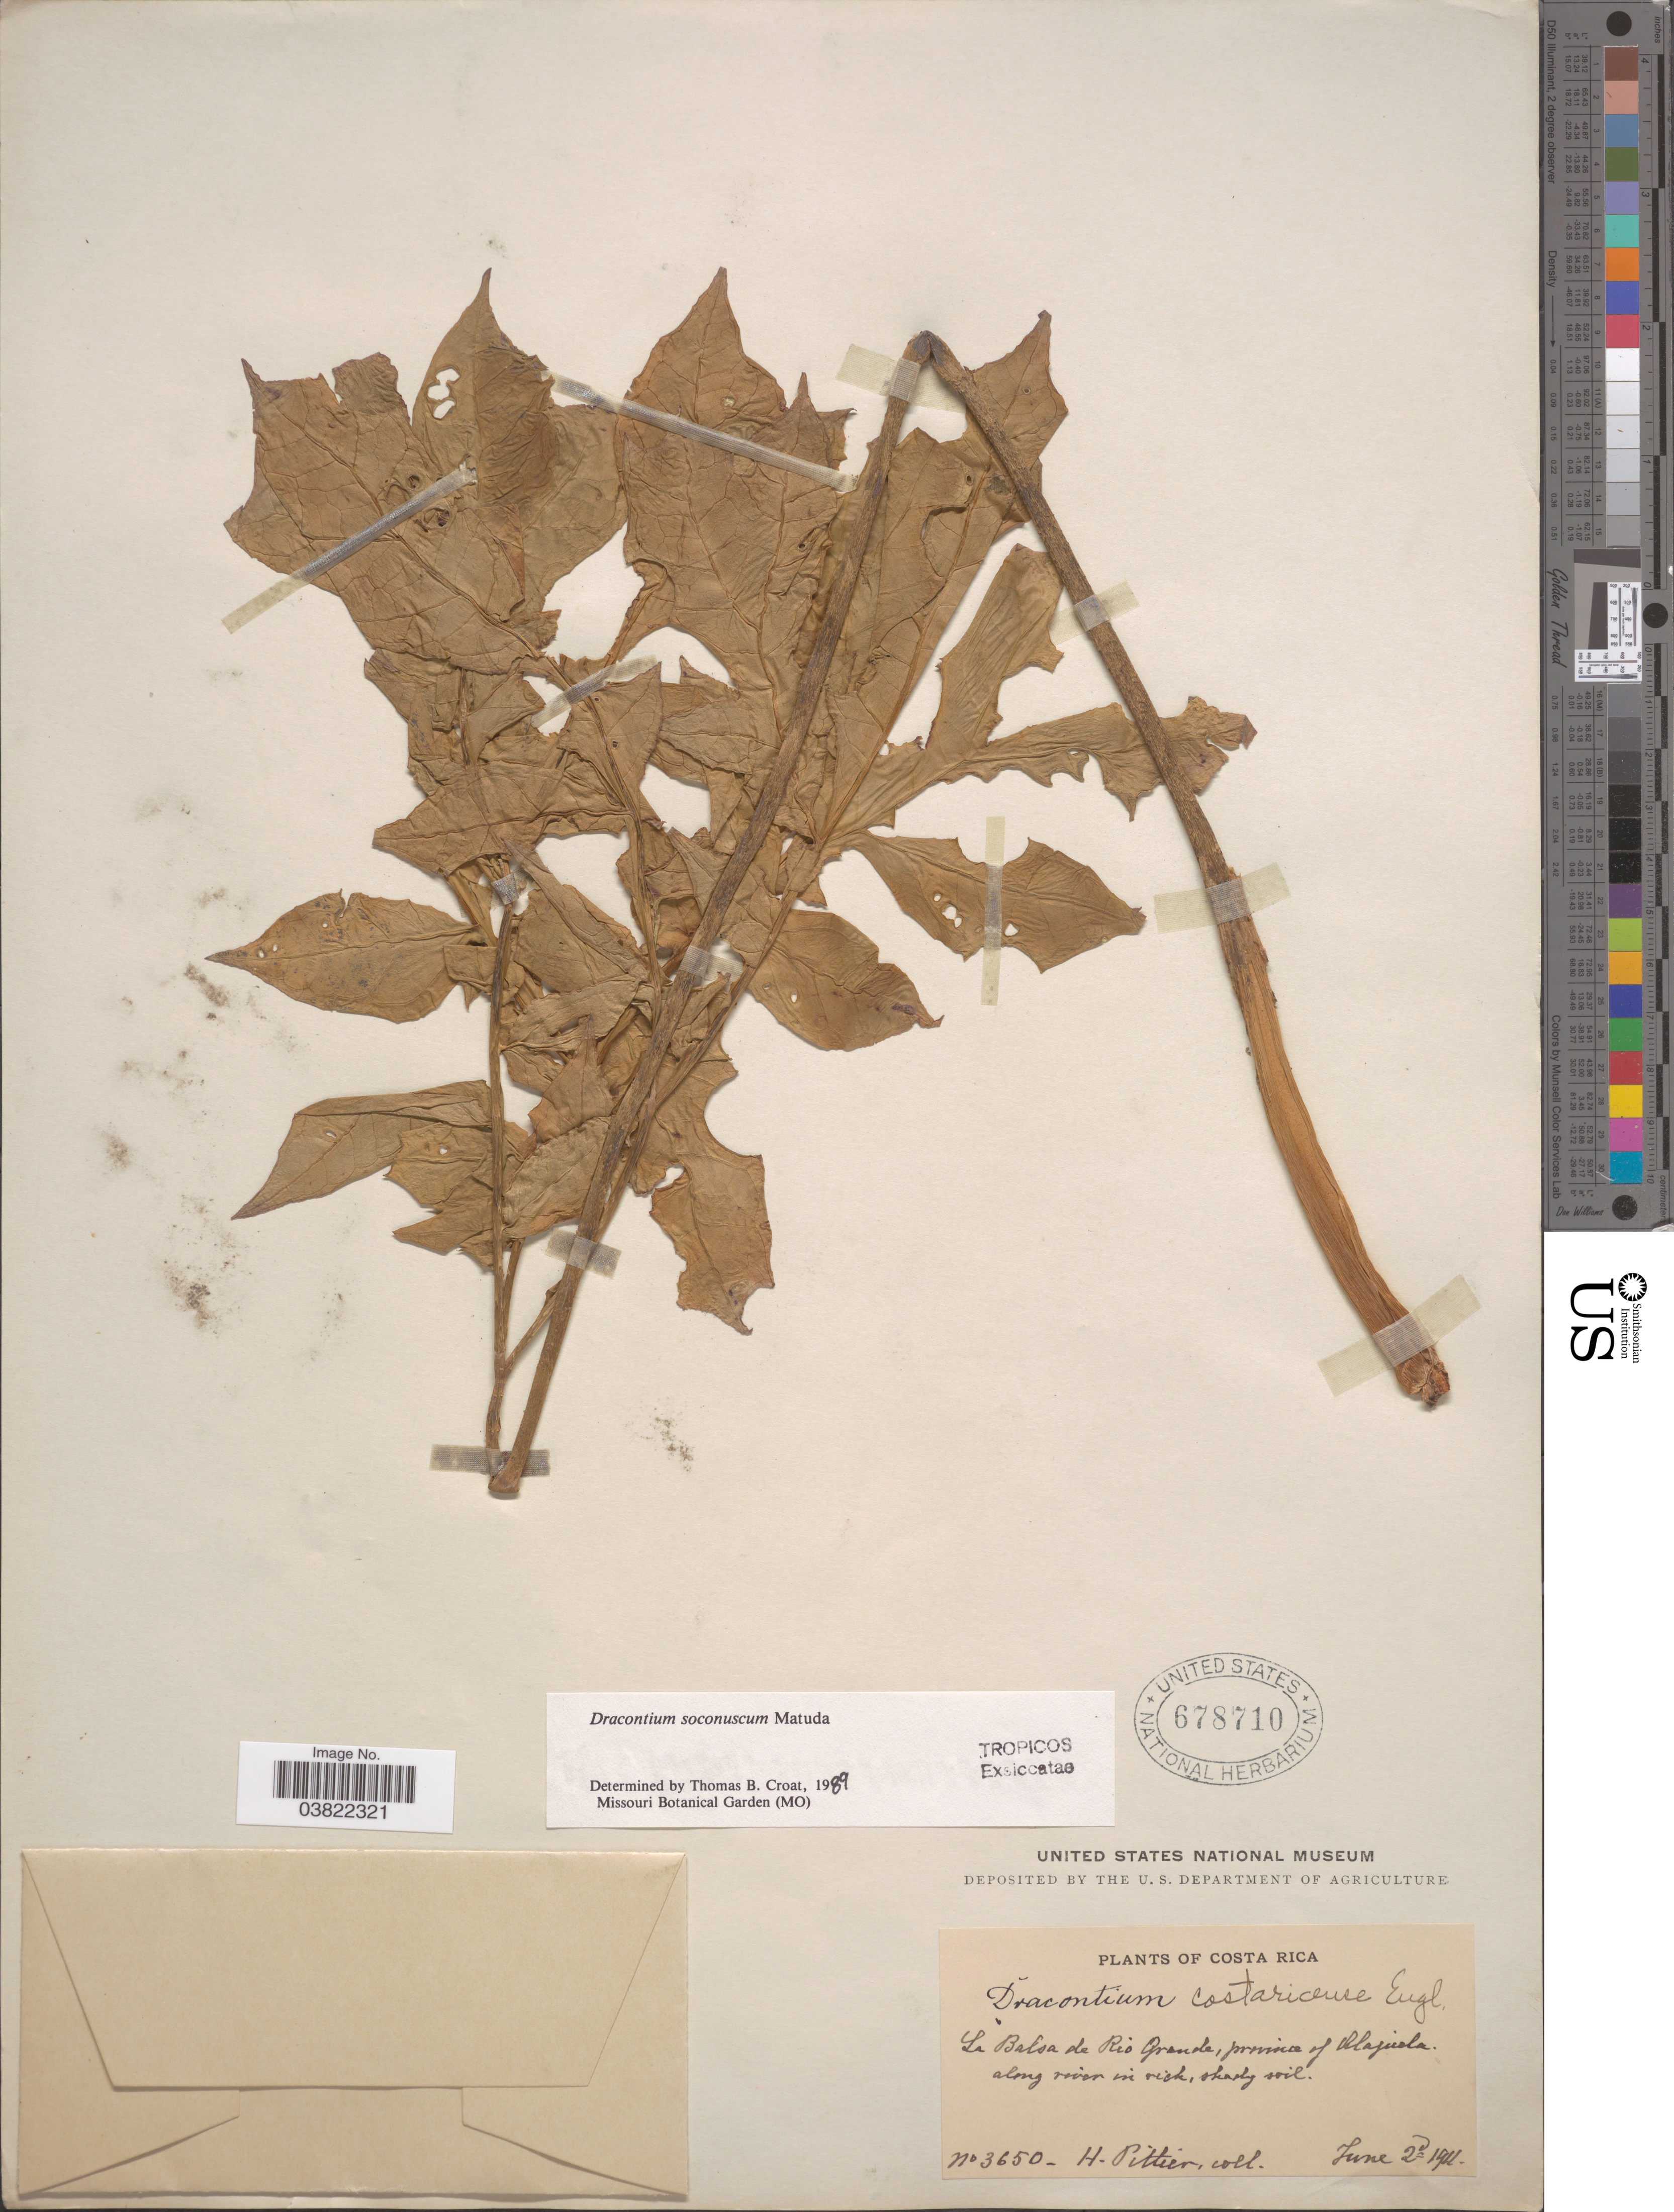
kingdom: Plantae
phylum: Tracheophyta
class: Liliopsida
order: Alismatales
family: Araceae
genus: Dracontium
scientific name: Dracontium soconuscum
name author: Matuda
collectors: H. F. Pittier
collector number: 3650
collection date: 1911-06-02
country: Costa Rica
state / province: Alajuela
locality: La Balsa de Rio Grande, along river in rich, shady soil.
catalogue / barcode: US 678710